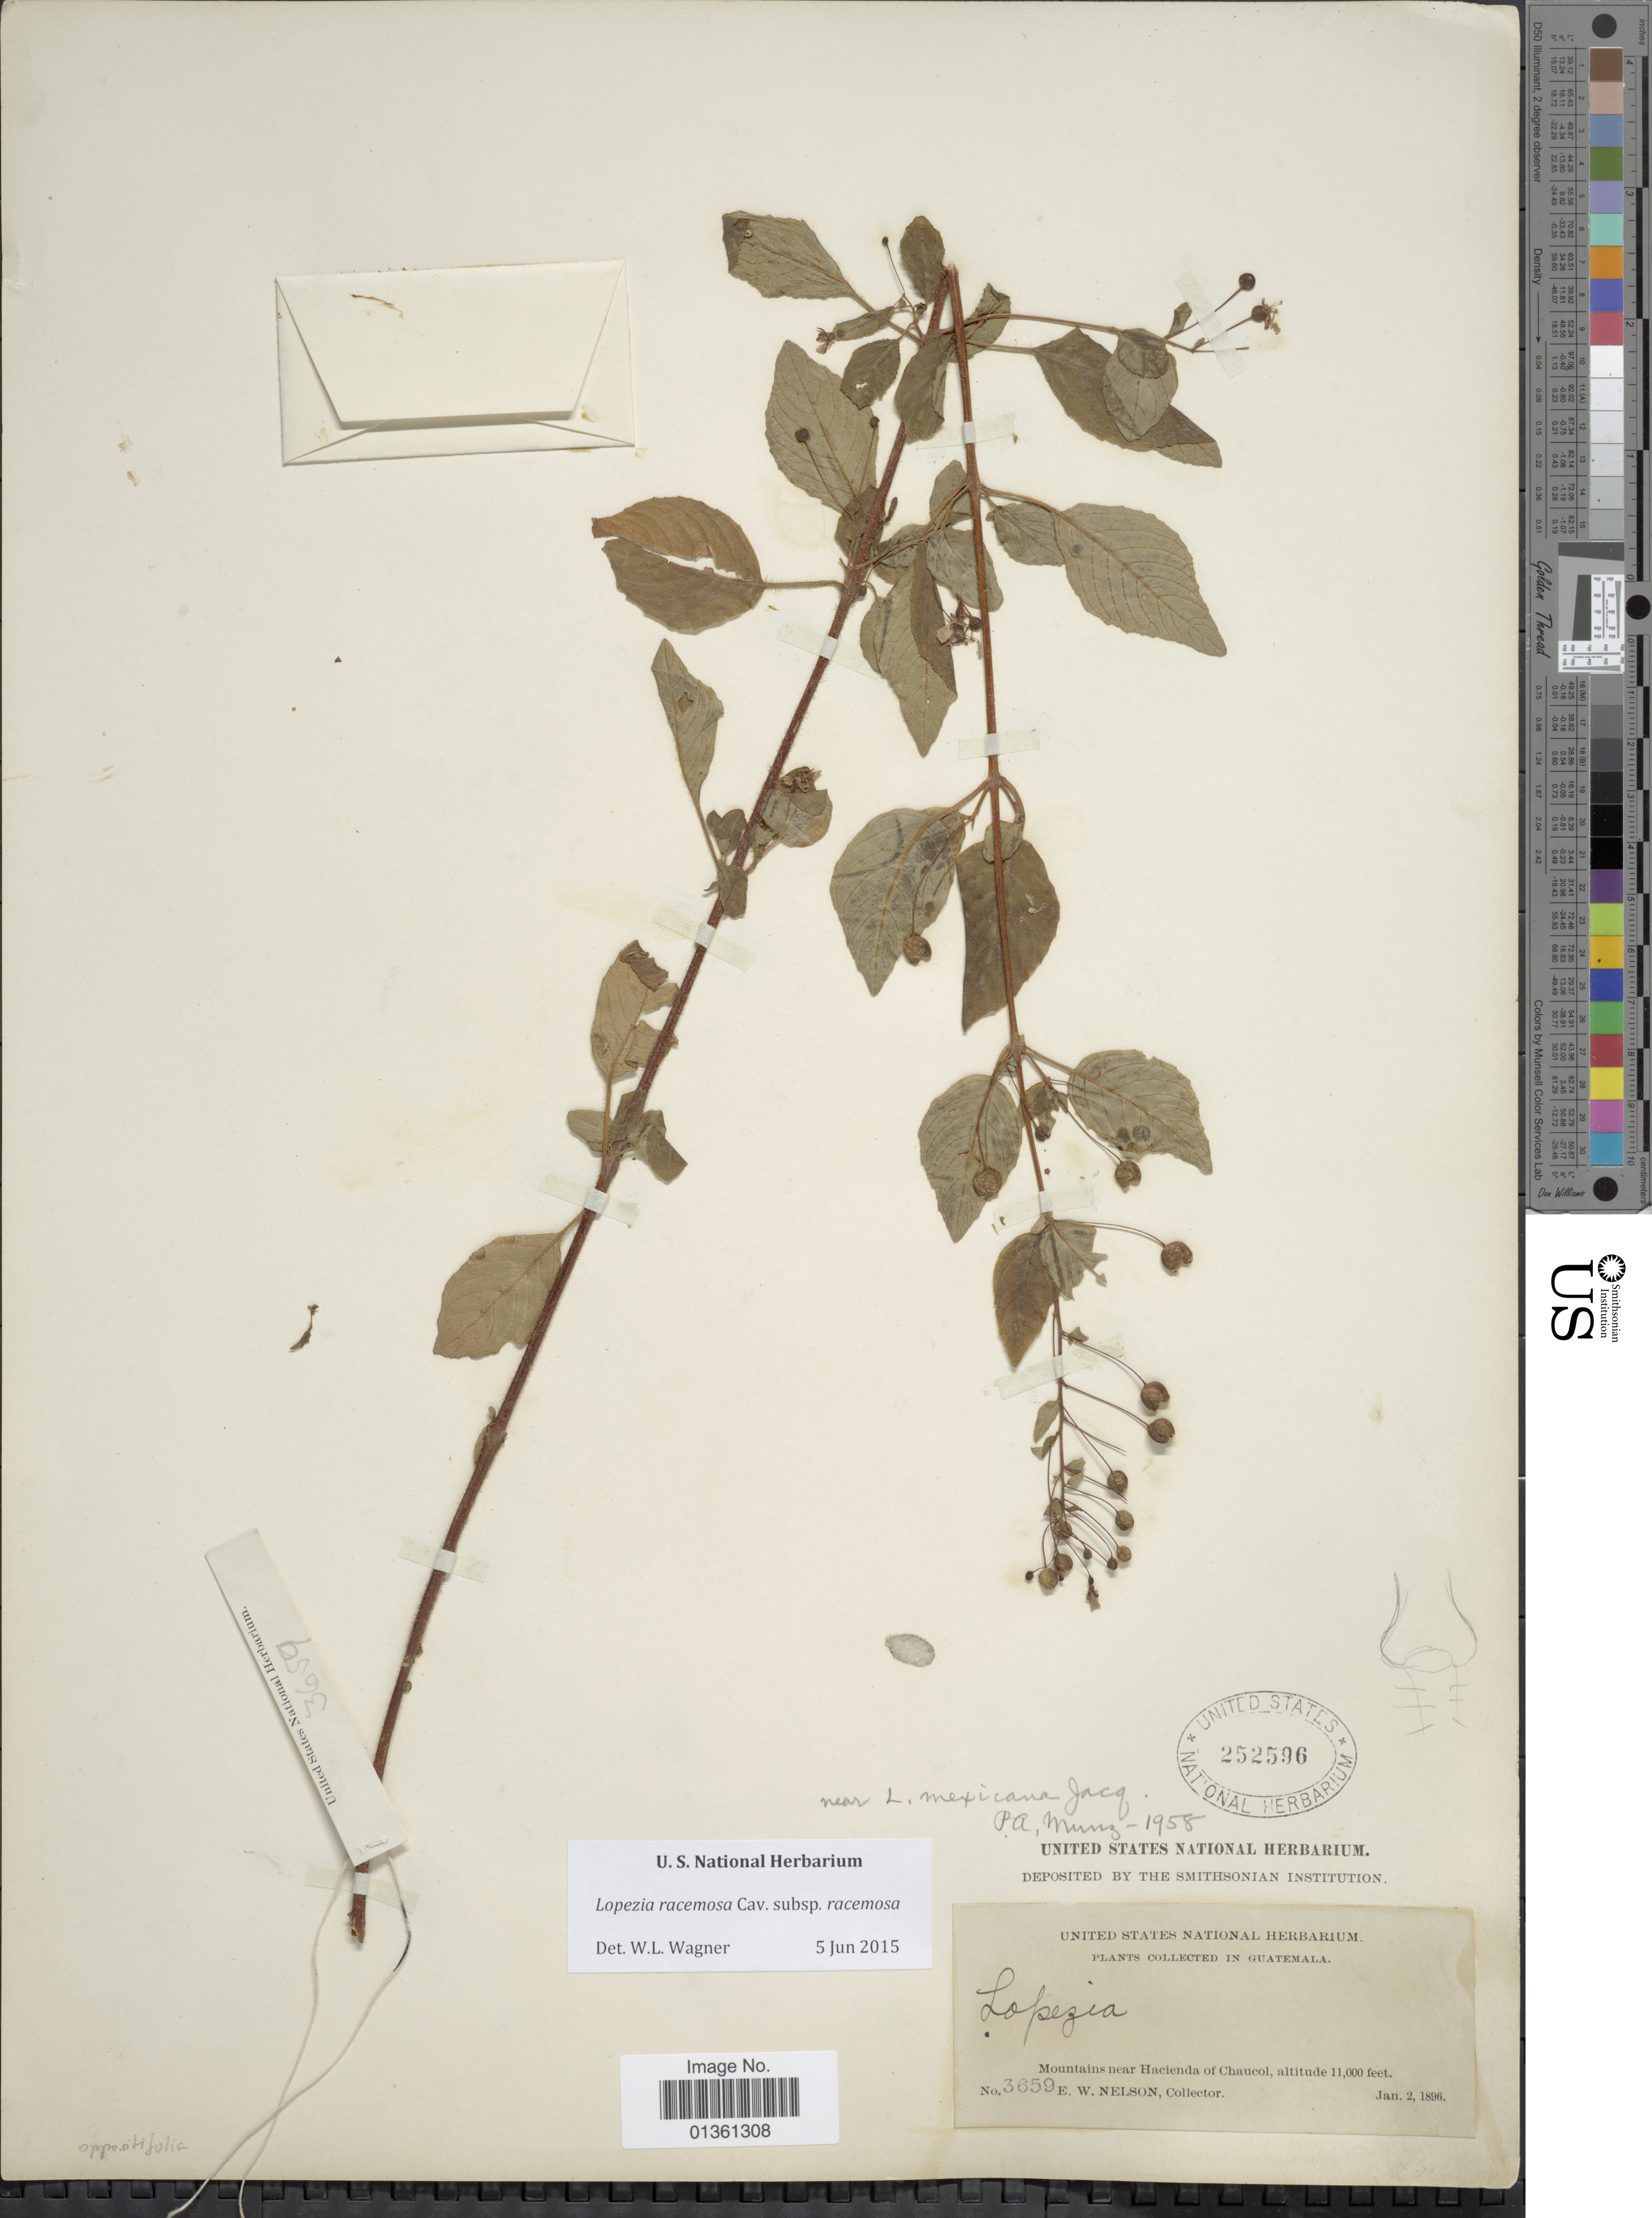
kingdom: Plantae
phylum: Tracheophyta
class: Magnoliopsida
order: Myrtales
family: Onagraceae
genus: Lopezia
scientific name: Lopezia racemosa subsp. racemosa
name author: Cav.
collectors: E. W. Nelson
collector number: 3659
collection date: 1896-01-02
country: Guatemala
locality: Mountains near Hacienda of Chaucol.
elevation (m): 3353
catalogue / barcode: US 252596